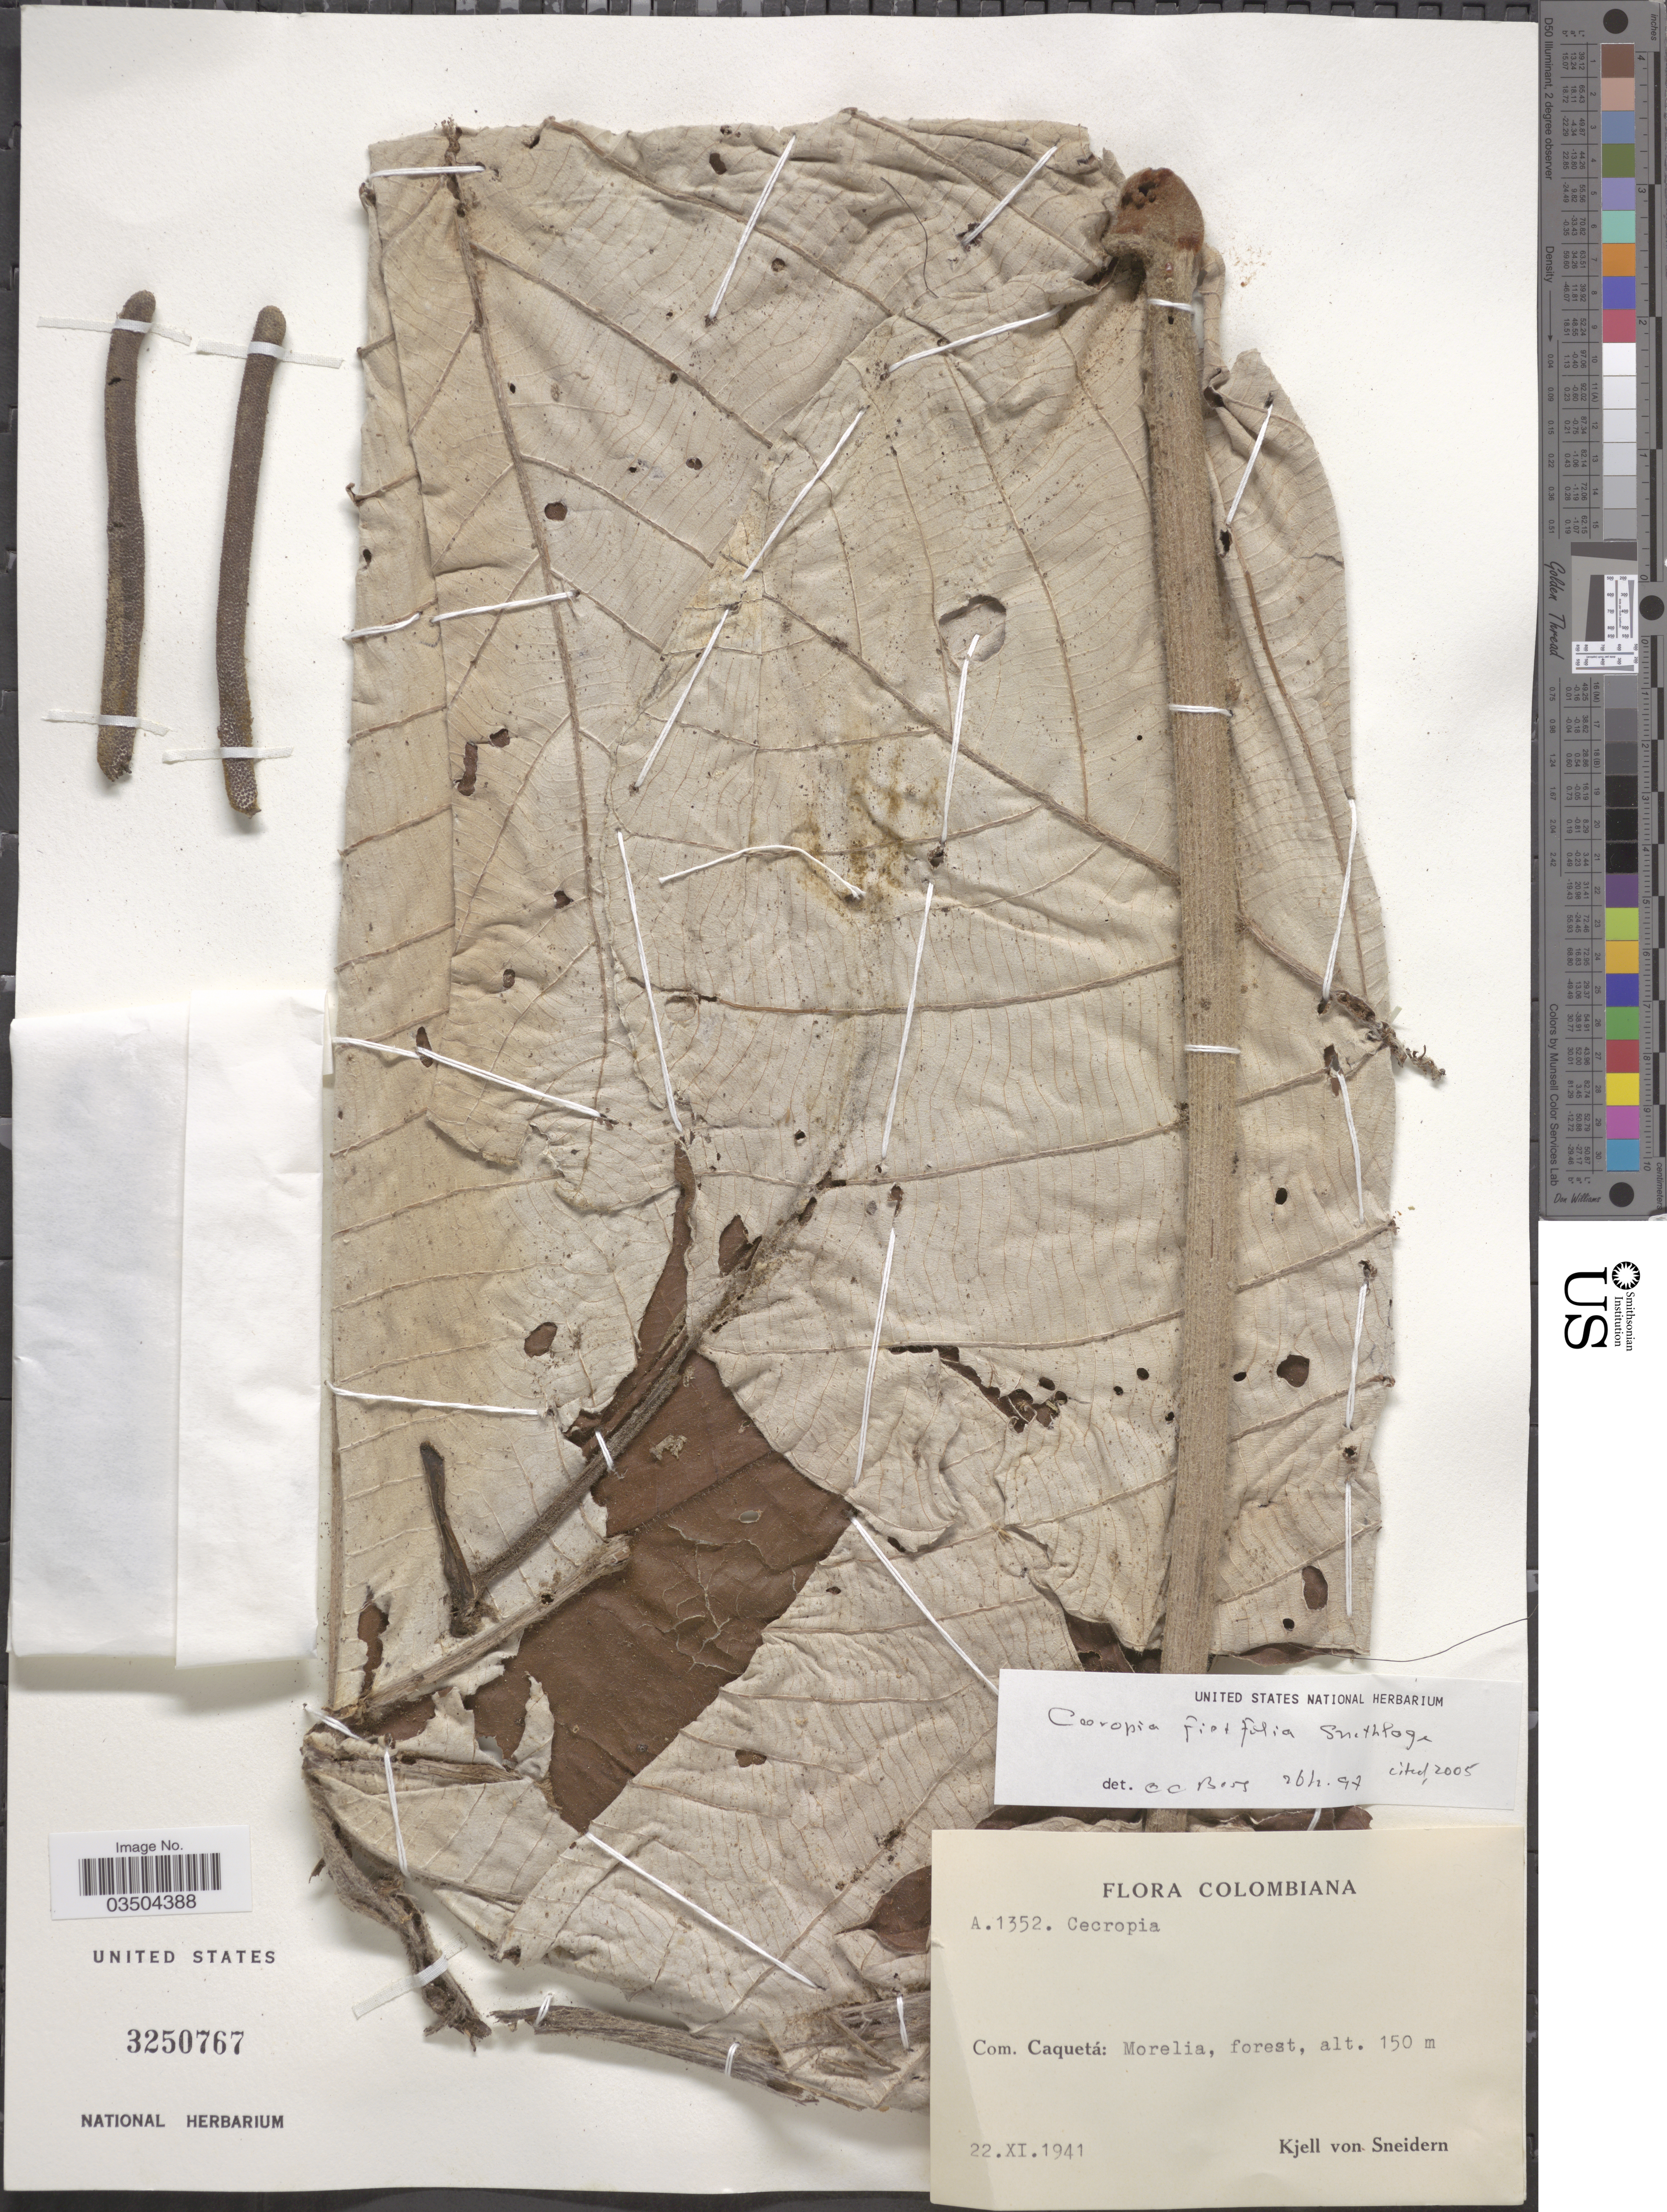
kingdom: Plantae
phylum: Tracheophyta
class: Magnoliopsida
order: Rosales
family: Urticaceae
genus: Cecropia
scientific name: Cecropia ficifolia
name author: Snethlage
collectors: K. von Sneidern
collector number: A1352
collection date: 1941-11-22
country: Colombia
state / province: Caquetá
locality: Com. Caquetá: Morelia, forest.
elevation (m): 150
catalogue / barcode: US 3250767